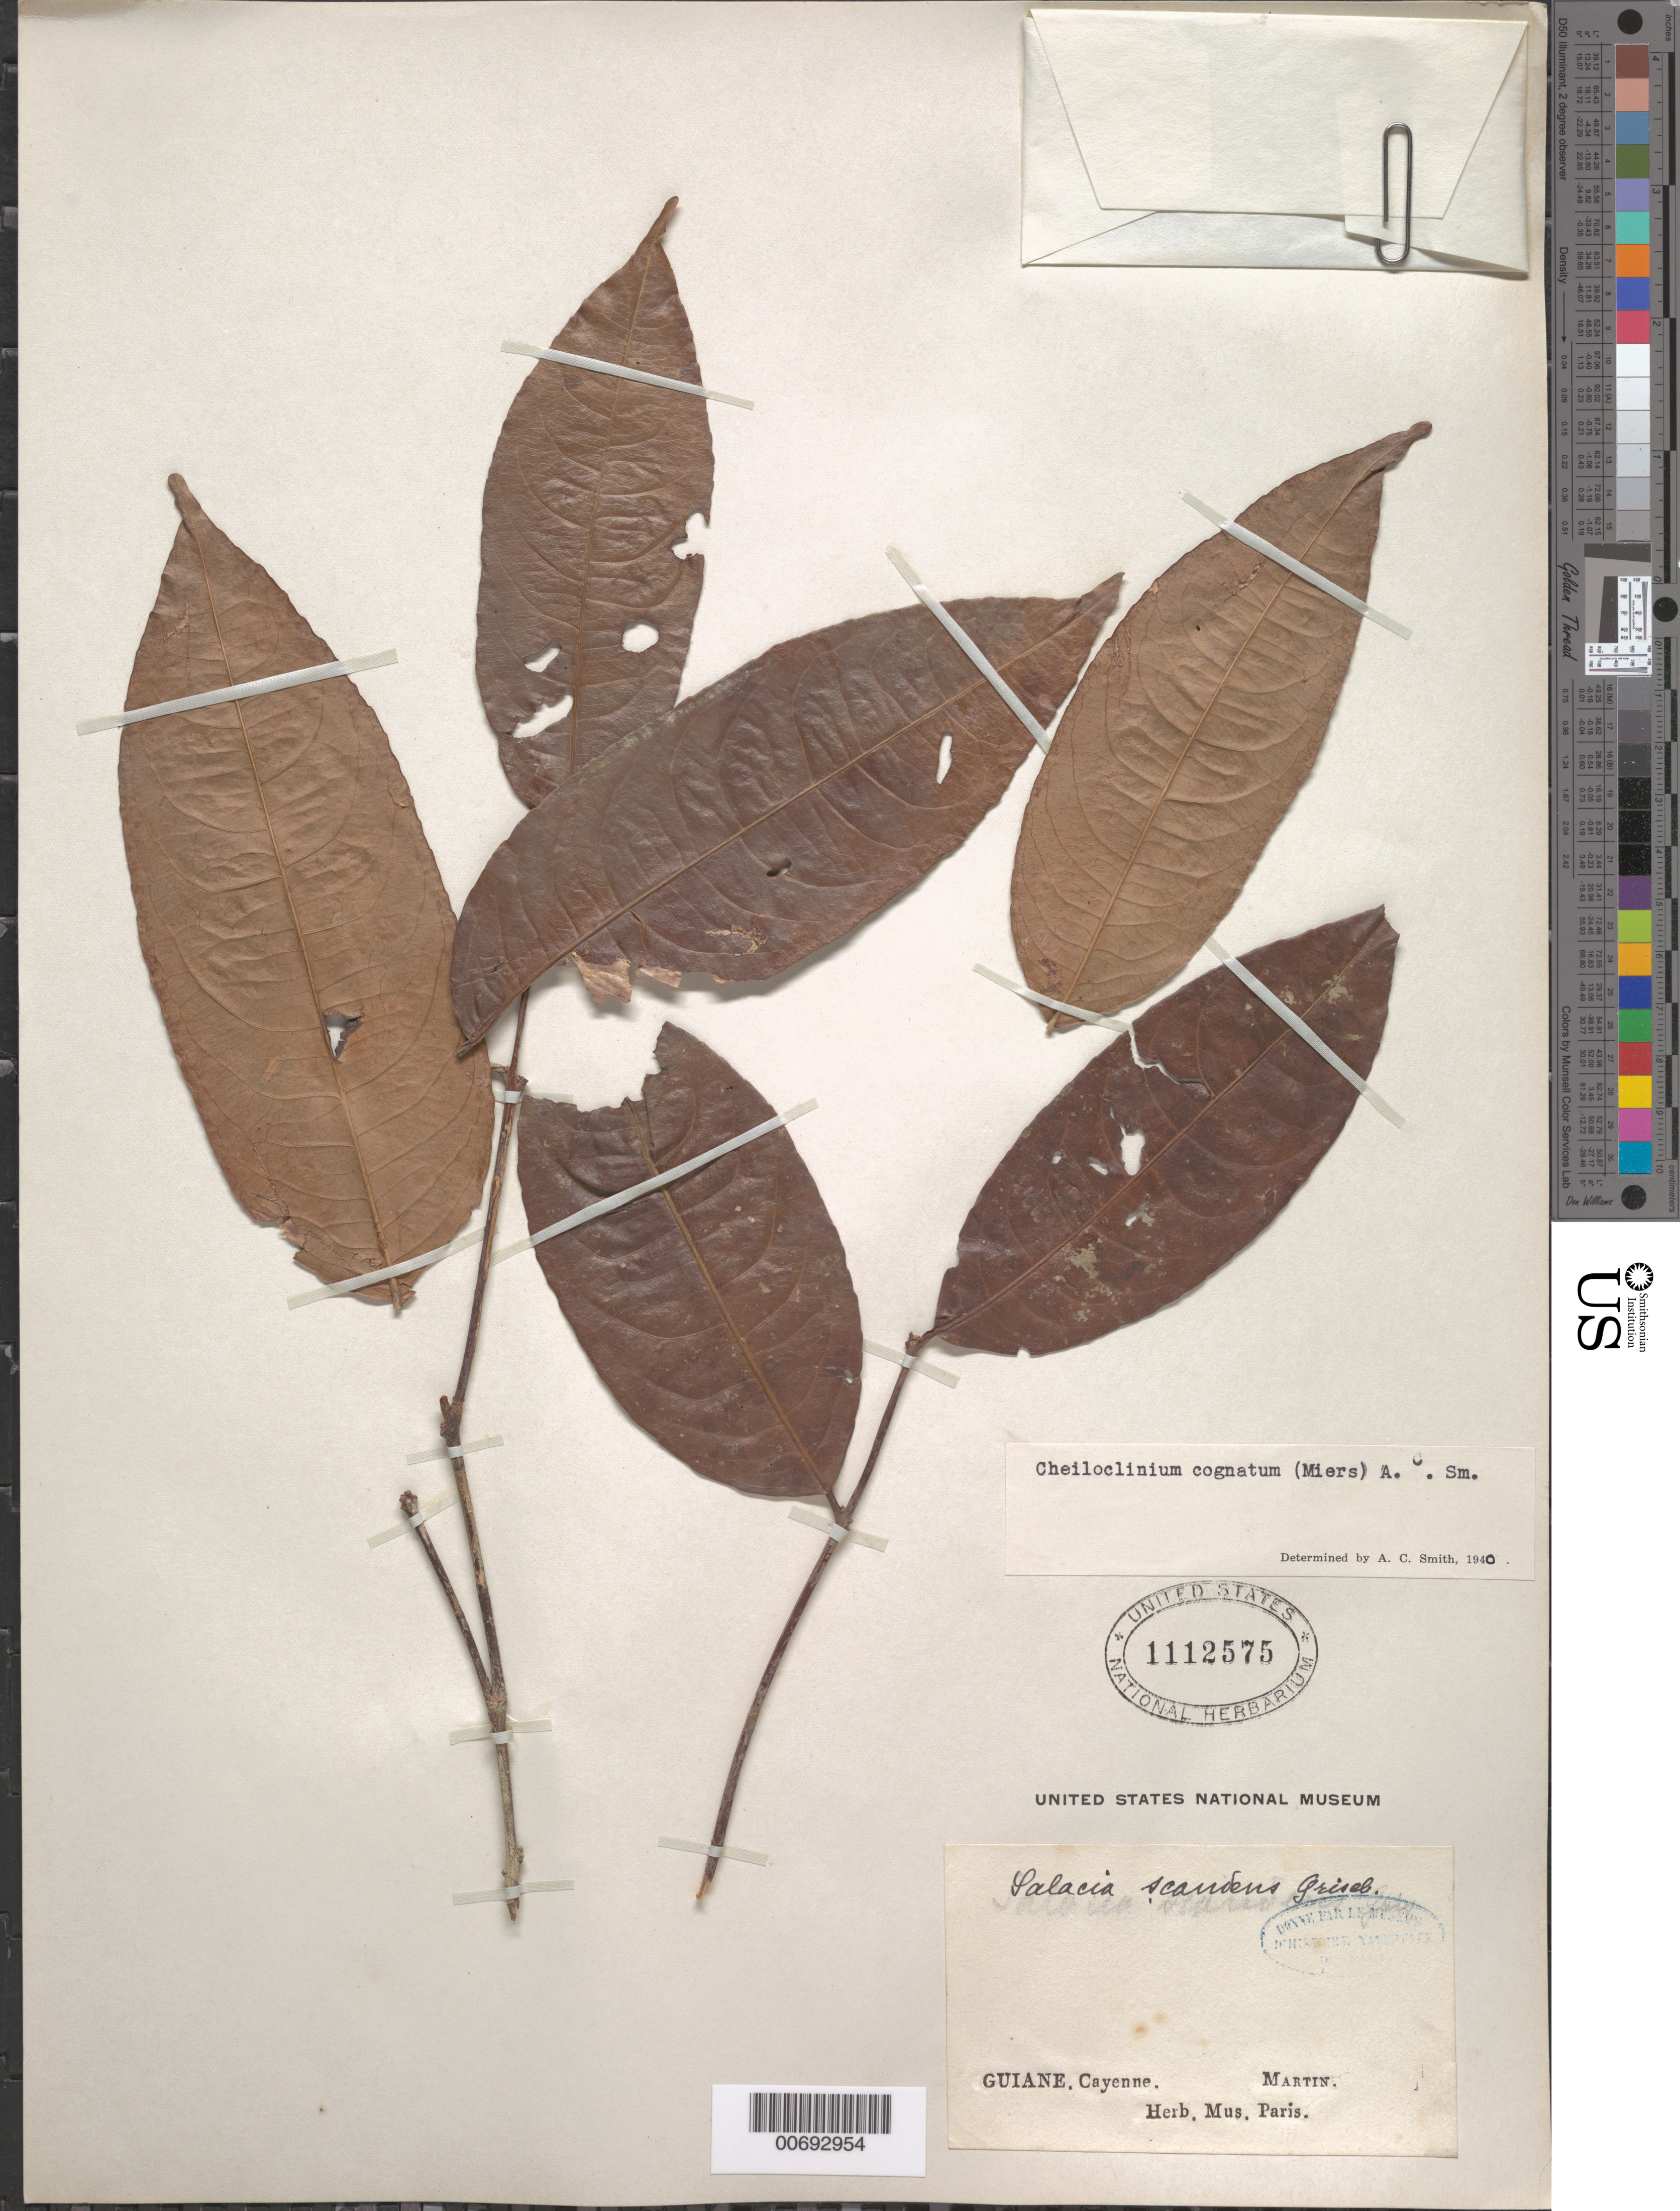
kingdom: Plantae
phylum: Tracheophyta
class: Magnoliopsida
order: Celastrales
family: Celastraceae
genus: Cheiloclinium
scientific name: Cheiloclinium cognatum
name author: (Miers) A.C. Sm.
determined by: Smith, A. C.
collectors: J. Martin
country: French Guiana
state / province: Cayenne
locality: Cayenne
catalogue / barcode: US 1112575